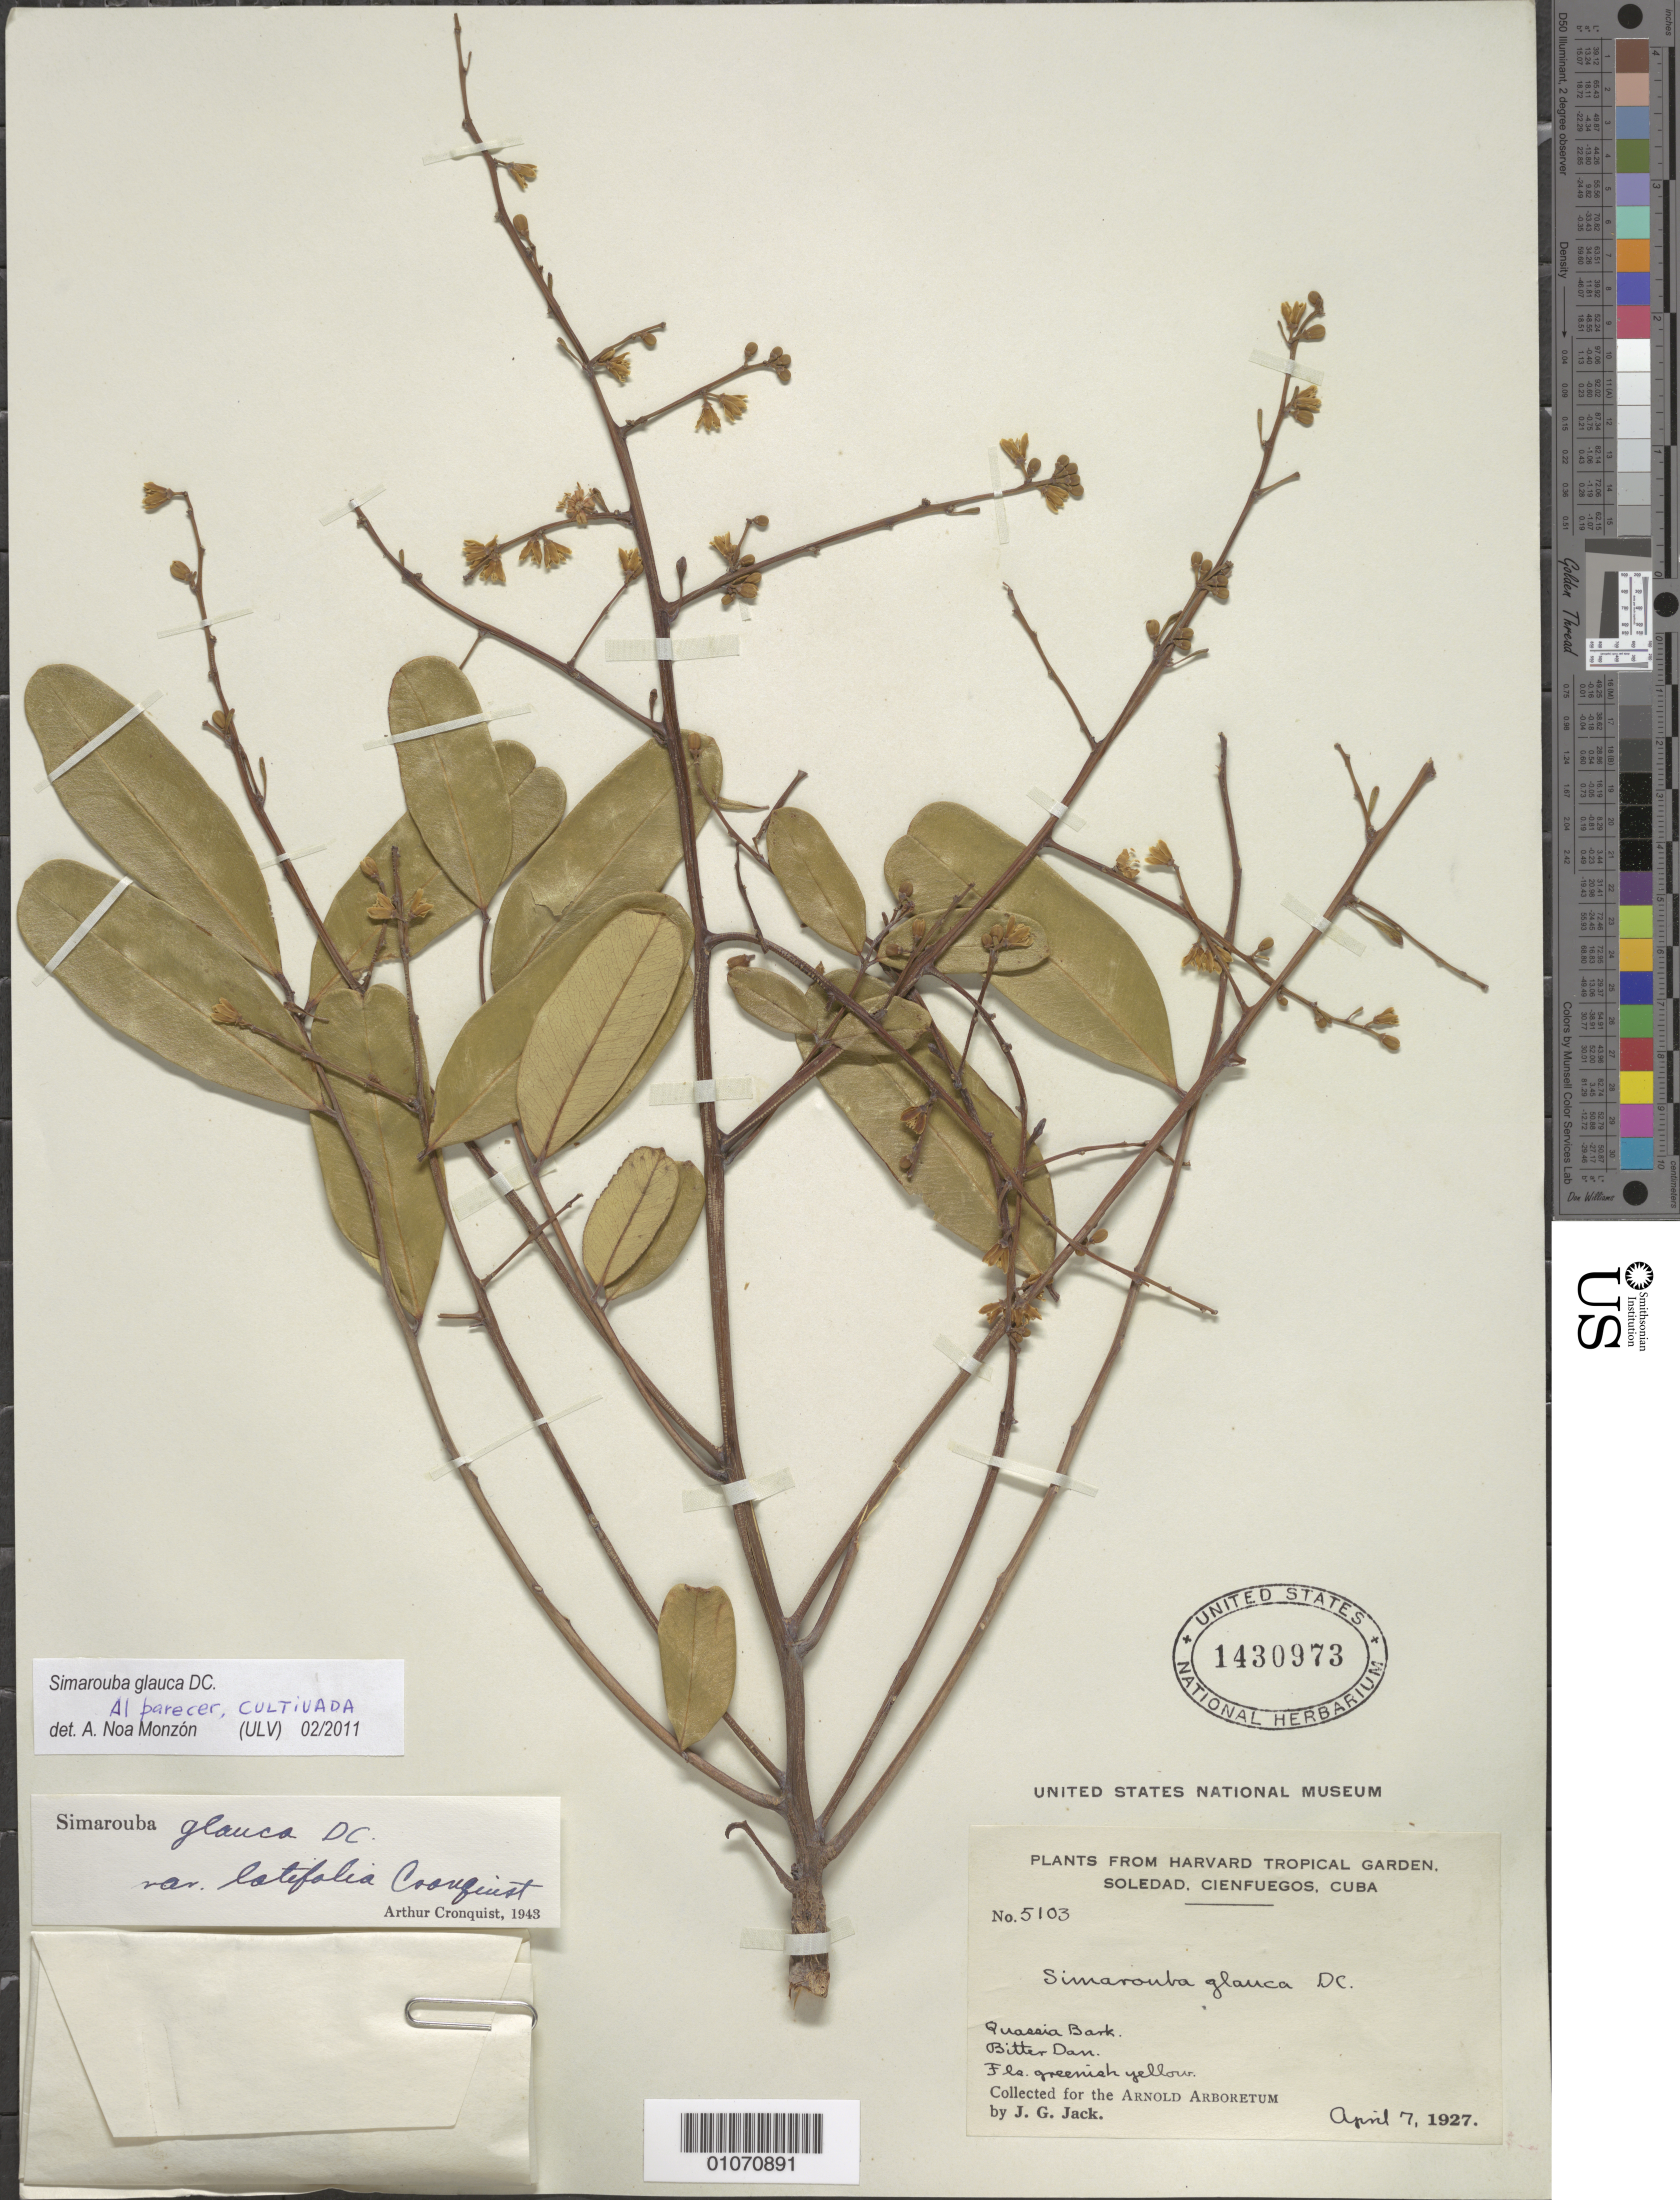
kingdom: Plantae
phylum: Tracheophyta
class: Magnoliopsida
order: Sapindales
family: Simaroubaceae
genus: Simarouba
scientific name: Simarouba glauca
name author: DC.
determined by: Noa Monzón, A.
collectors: J. G. Jack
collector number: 5103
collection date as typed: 07 Apr 1927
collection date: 1927-04-07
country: Cuba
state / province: Cienfuegos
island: Cuba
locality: Harvard Tropical Garden, Soledad, Cienfuetos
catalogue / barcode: US 1430973